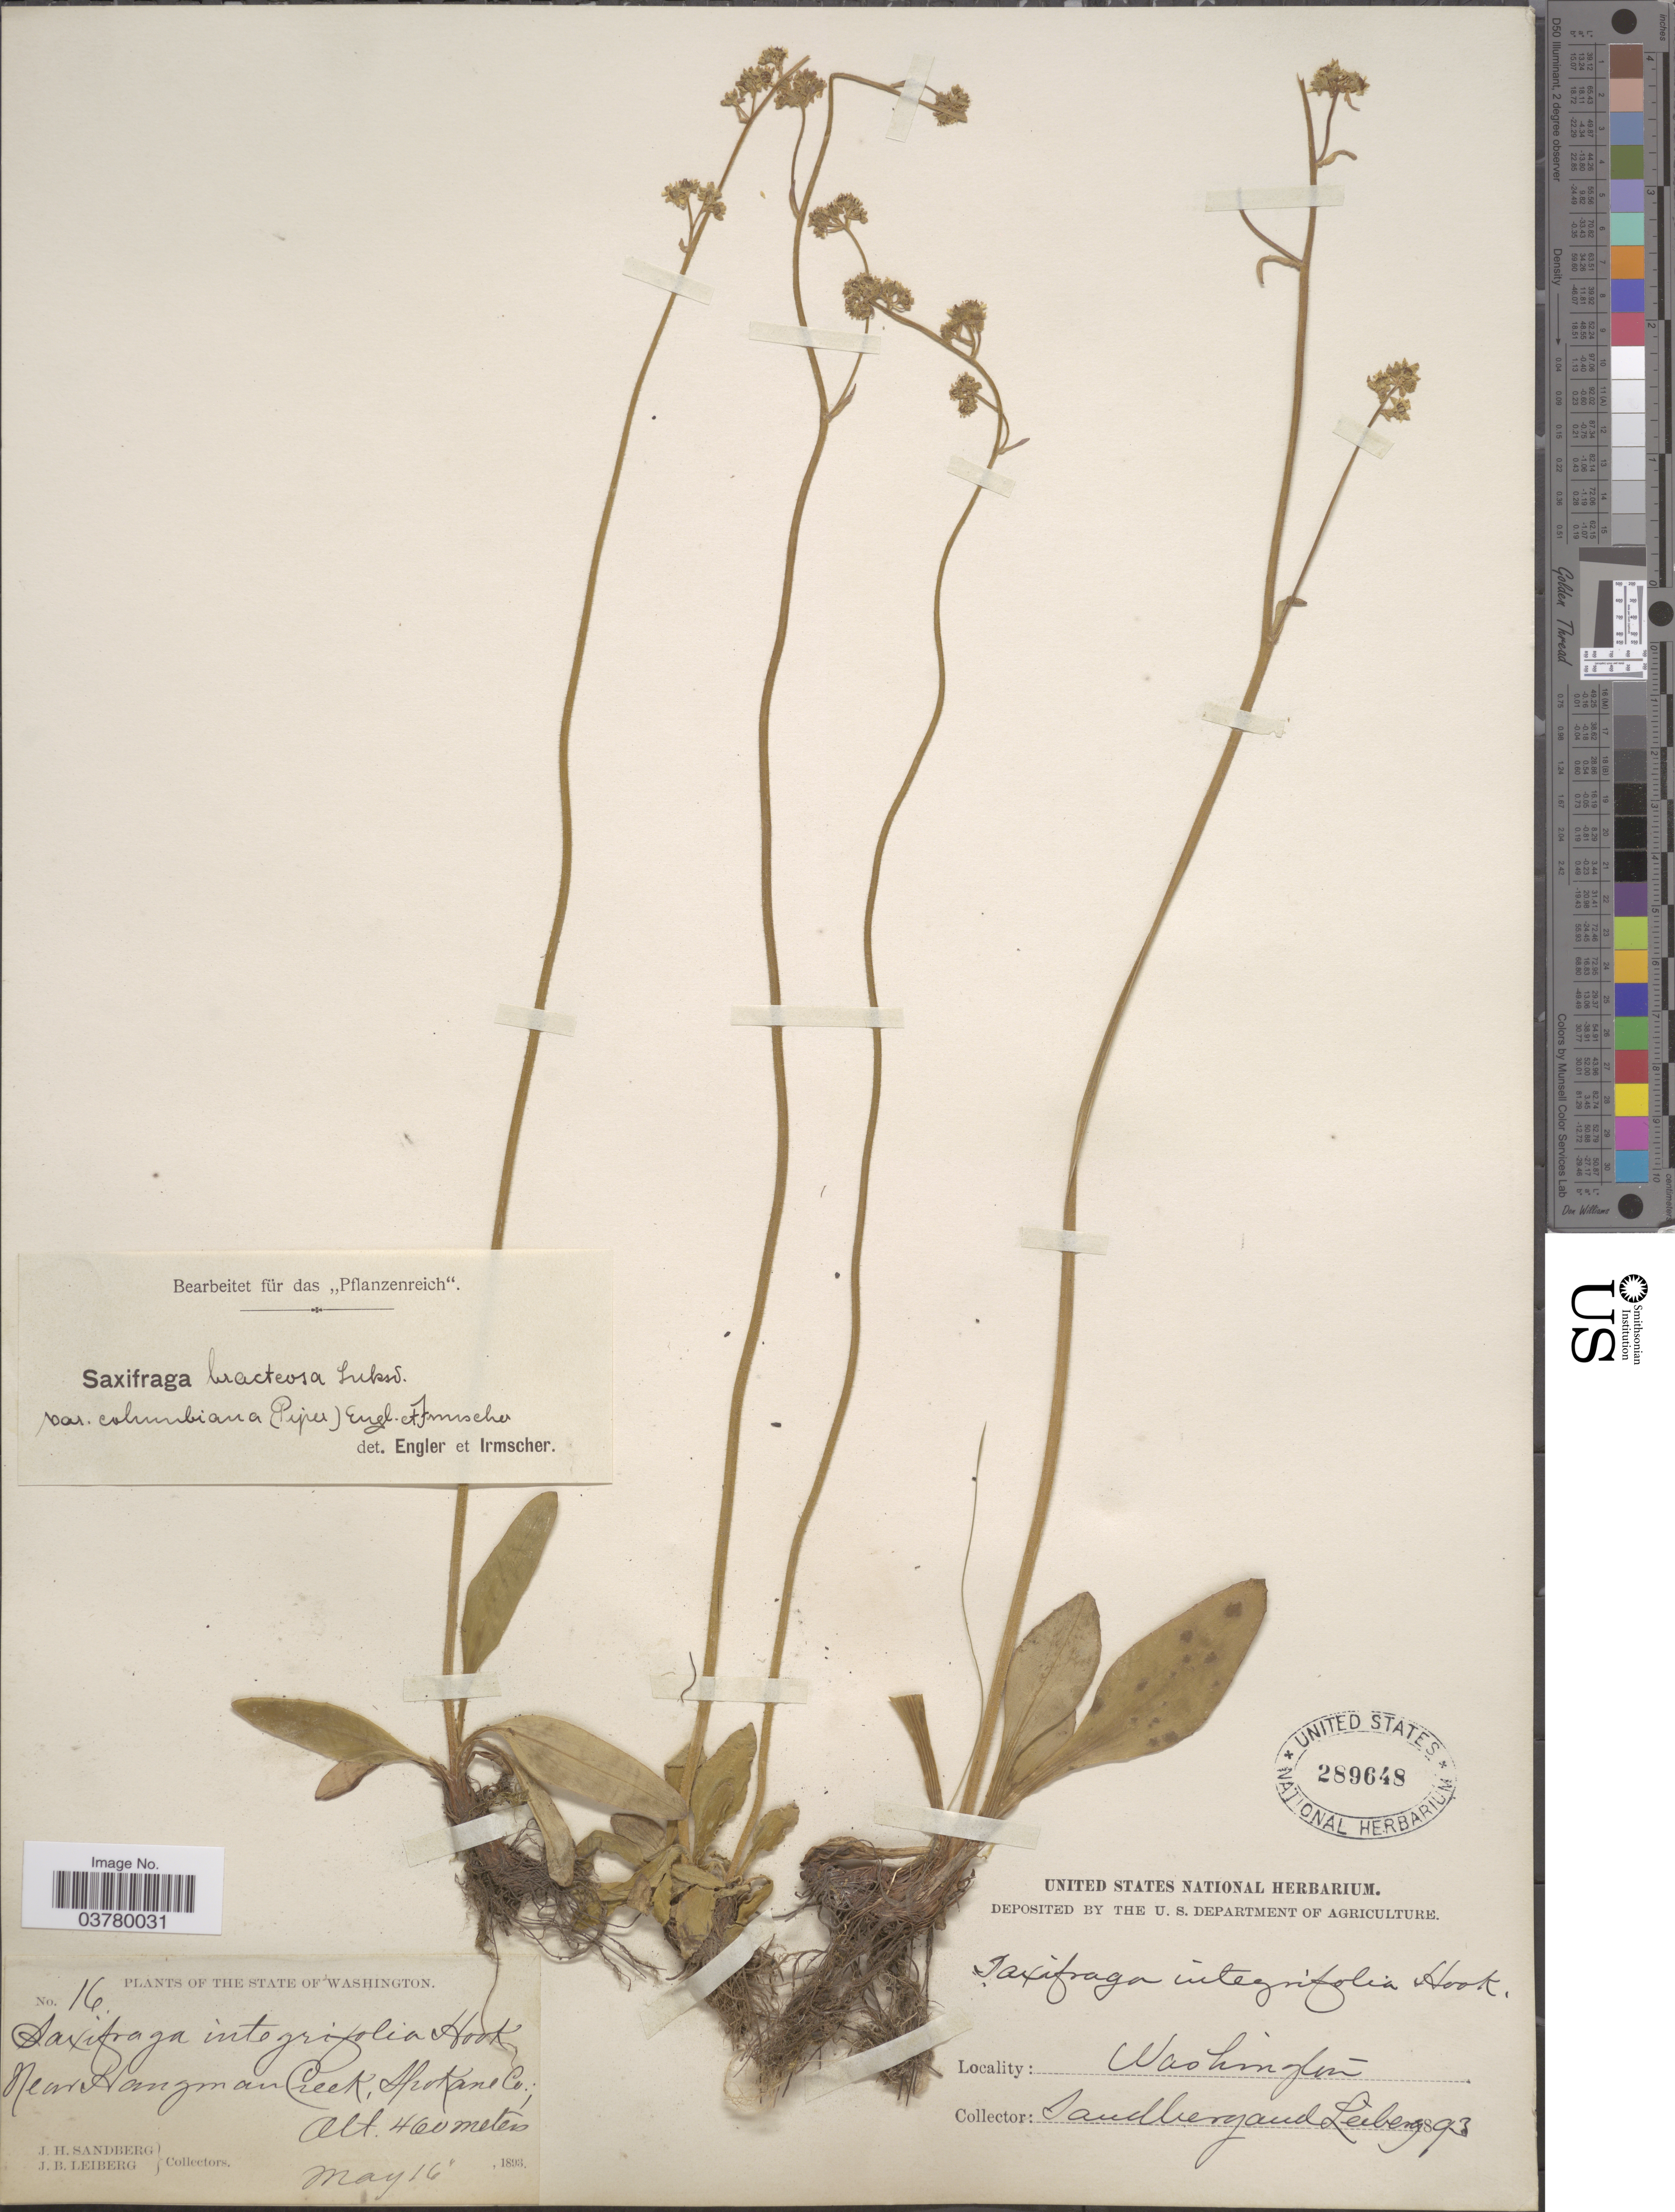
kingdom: Plantae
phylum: Tracheophyta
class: Magnoliopsida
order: Saxifragales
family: Saxifragaceae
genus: Micranthes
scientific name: Micranthes nidifica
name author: (Greene) Small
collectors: J. H. Sandberg & J. B. Leiberg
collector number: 16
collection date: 1893-05-16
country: United States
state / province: Washington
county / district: Spokane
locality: Near Hangman Creek, Spokane Co.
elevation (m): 460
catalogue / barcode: US 289648